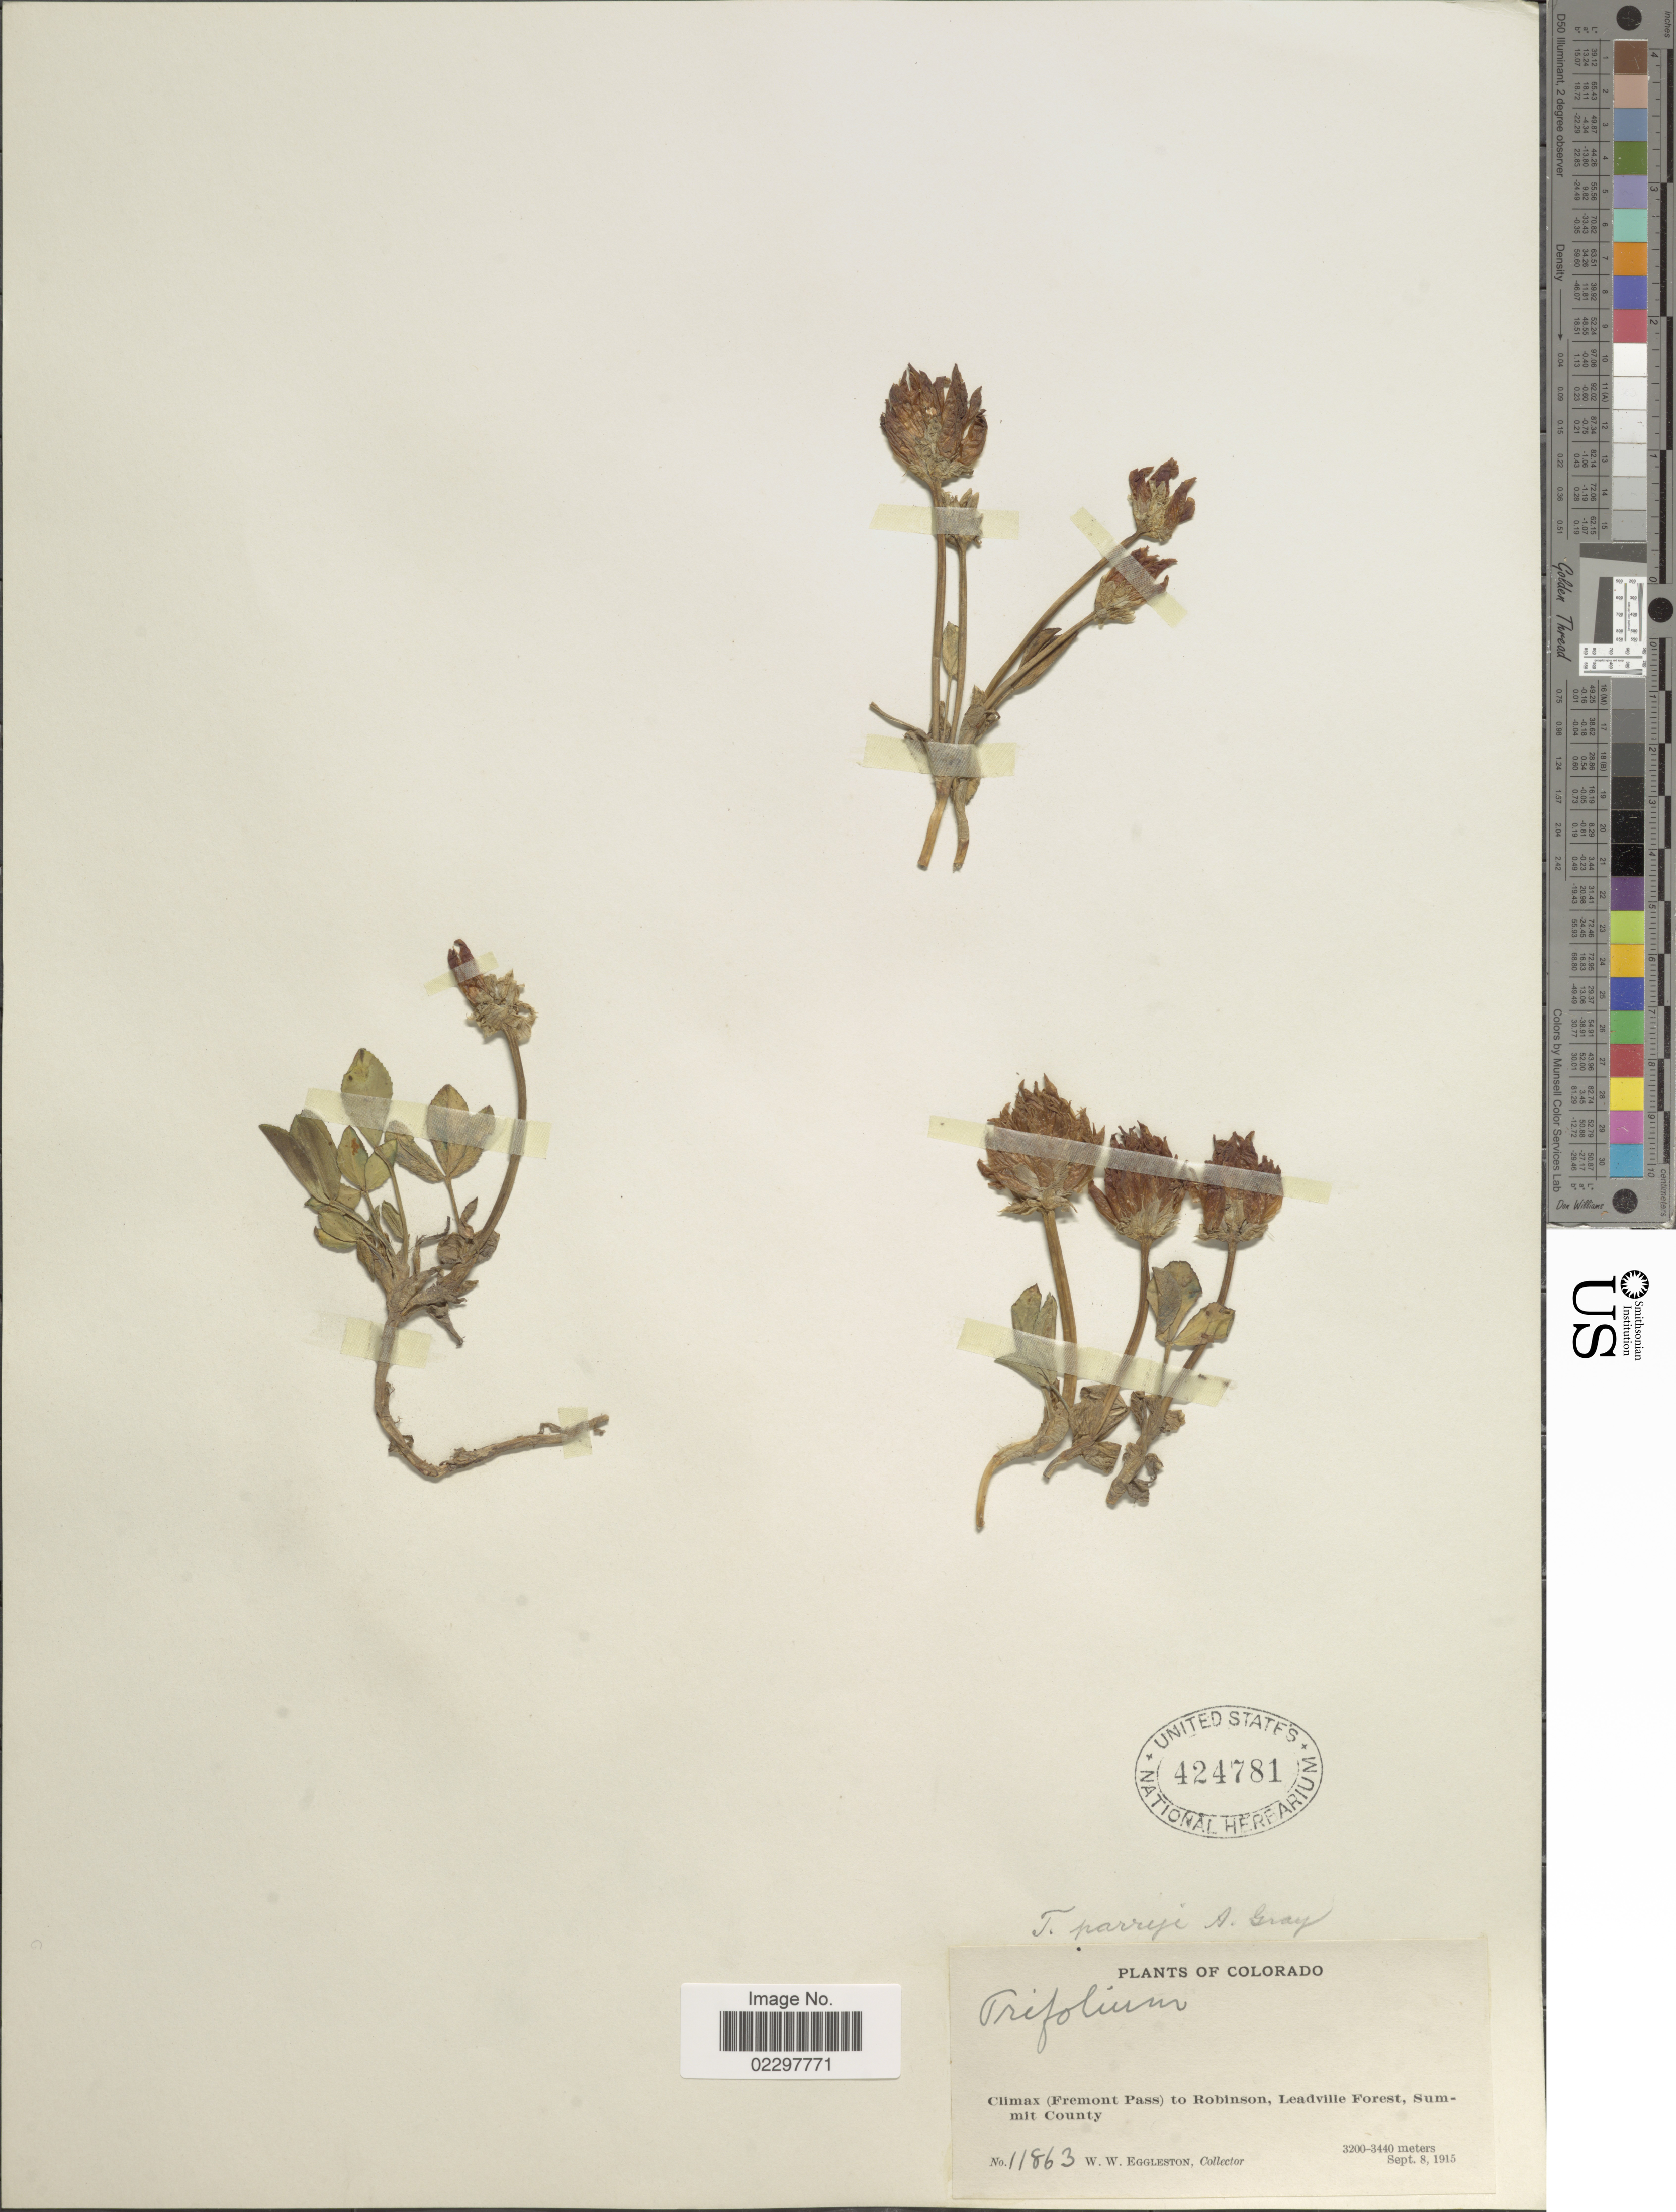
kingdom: Plantae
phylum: Tracheophyta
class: Magnoliopsida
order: Fabales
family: Fabaceae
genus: Trifolium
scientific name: Trifolium parryi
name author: A. Gray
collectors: W. W. Eggleston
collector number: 11863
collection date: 1915-09-08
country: United States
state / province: Colorado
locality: Climax (Fremont Pass) to Robinson, Leadville Forest, Summit County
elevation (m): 3200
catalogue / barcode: US 424781